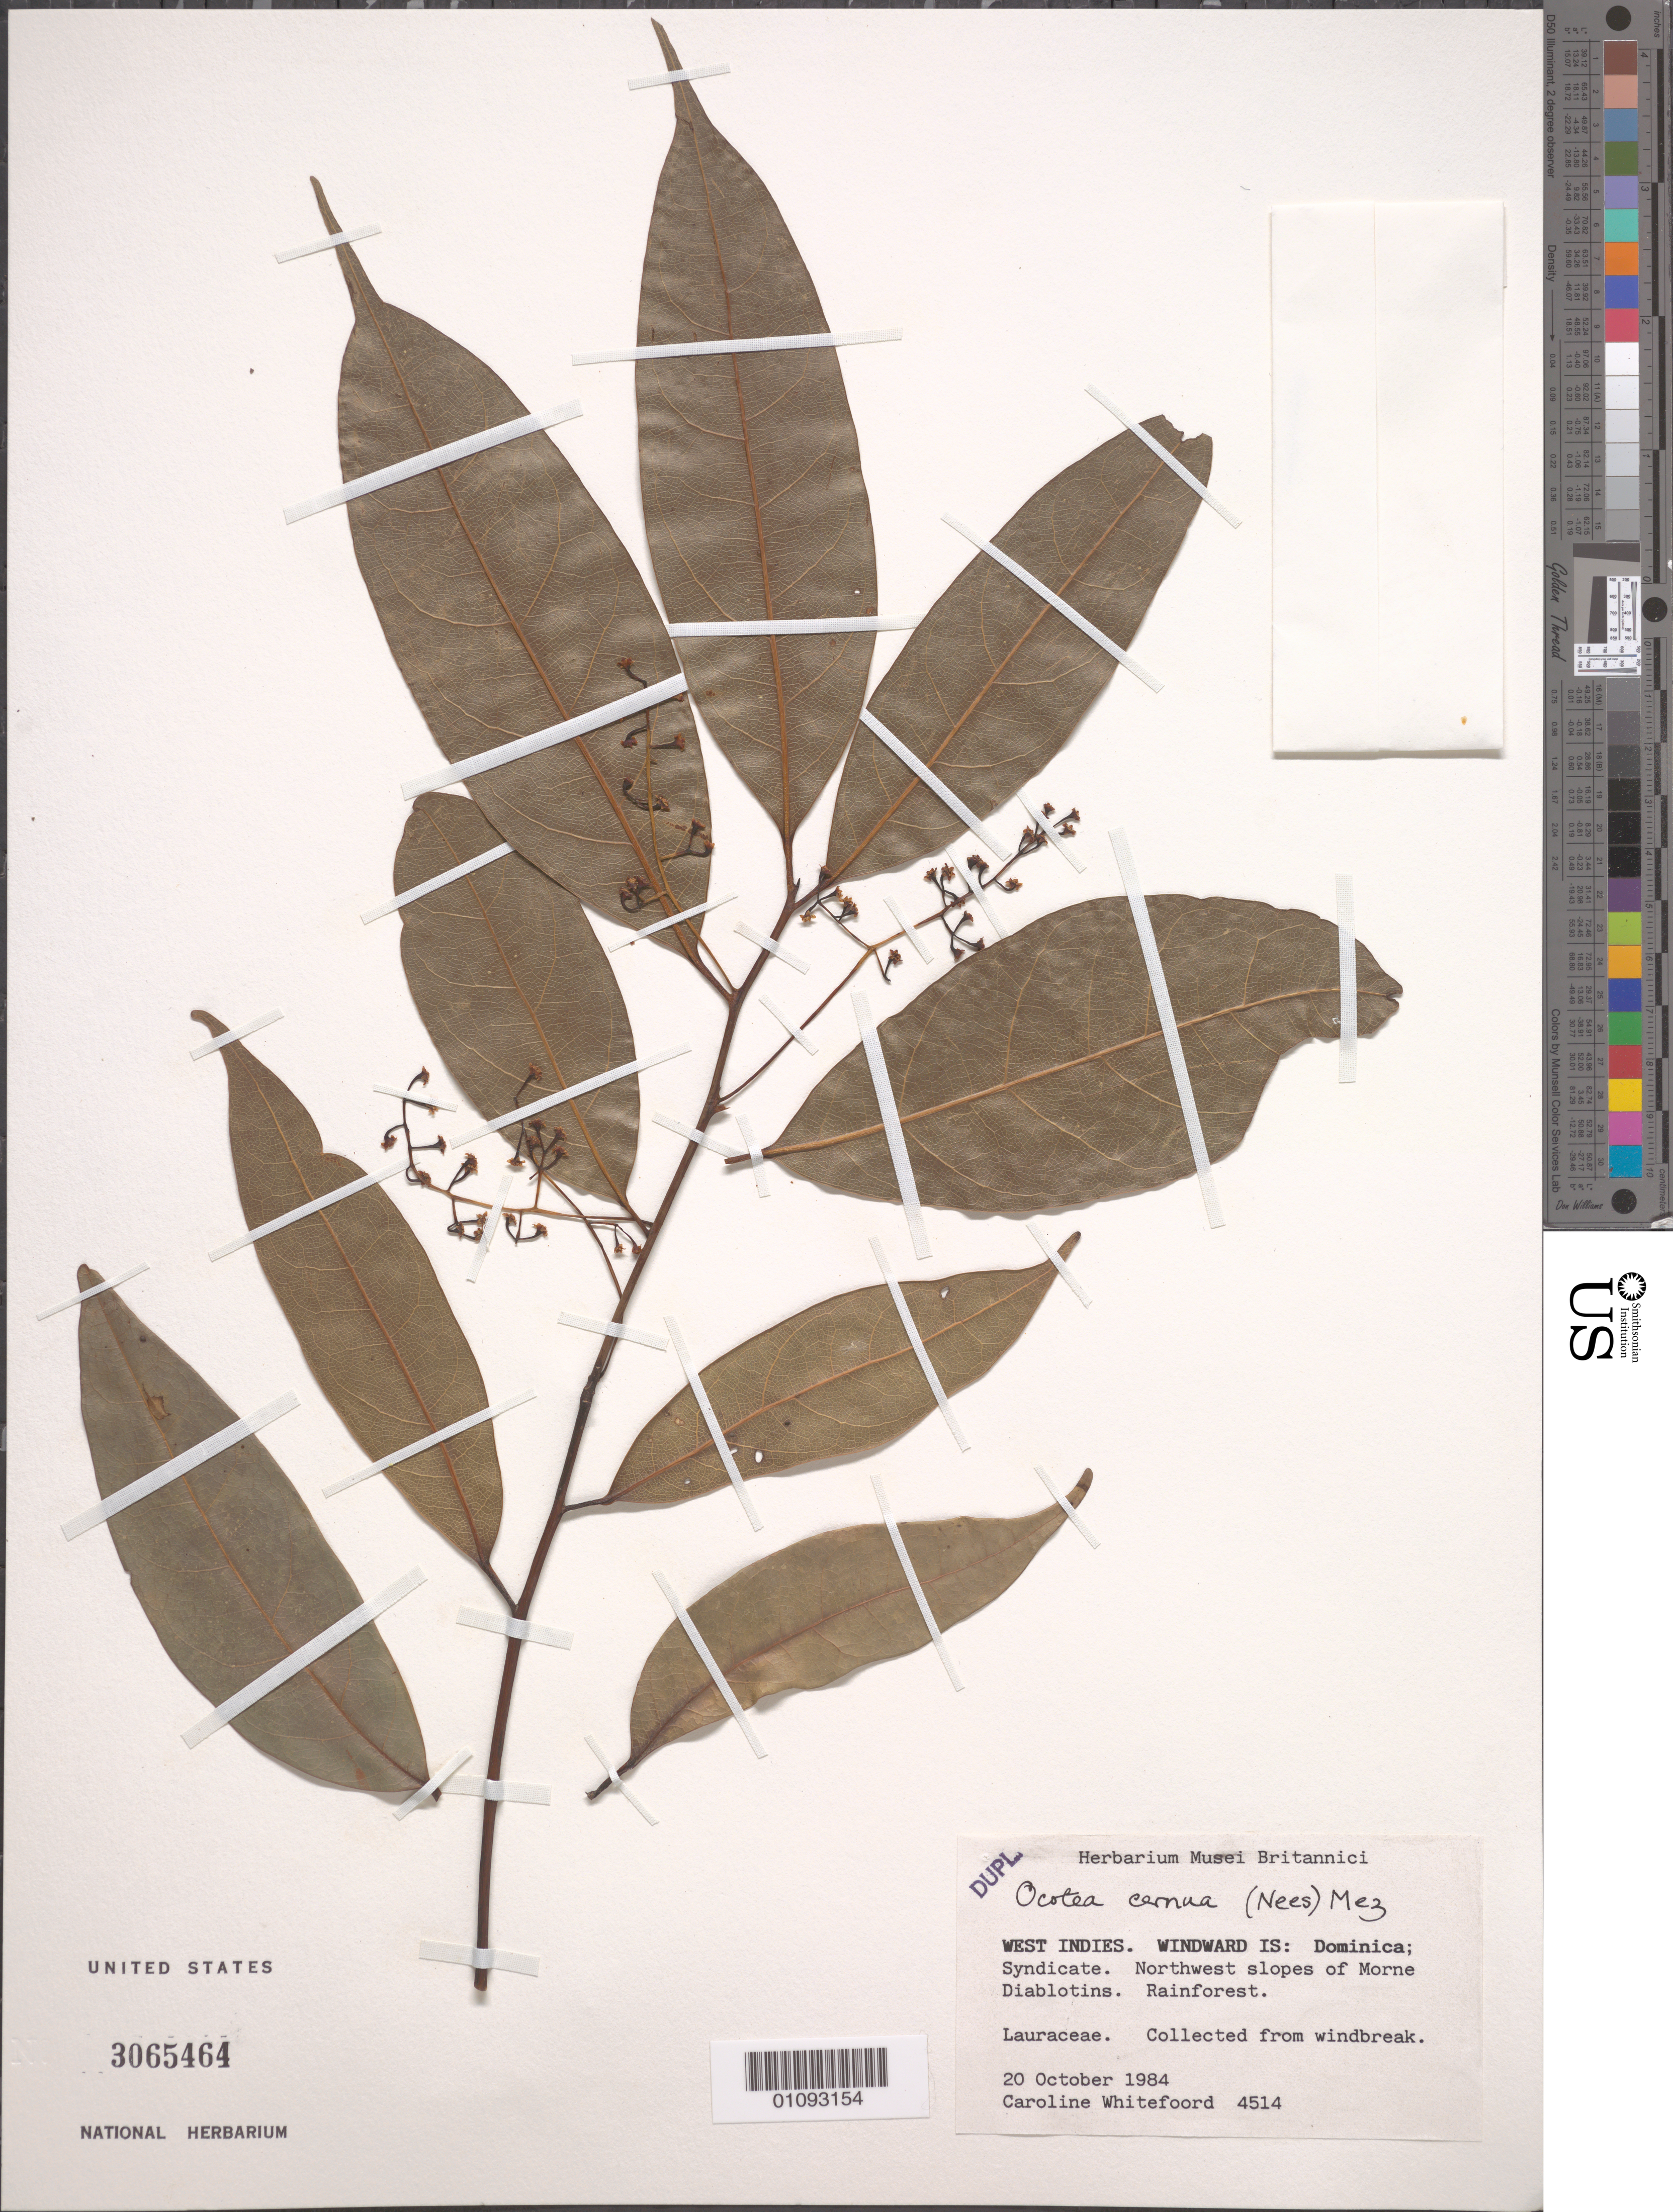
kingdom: Plantae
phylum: Tracheophyta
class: Magnoliopsida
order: Laurales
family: Lauraceae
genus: Ocotea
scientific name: Ocotea cernua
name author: (Nees) Mez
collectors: C. Whitefoord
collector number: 4514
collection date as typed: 20 Oct 1984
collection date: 1984-10-20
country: Dominica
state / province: St. John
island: Dominica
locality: NW slopes of Morne Diablotins.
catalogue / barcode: US 3065464